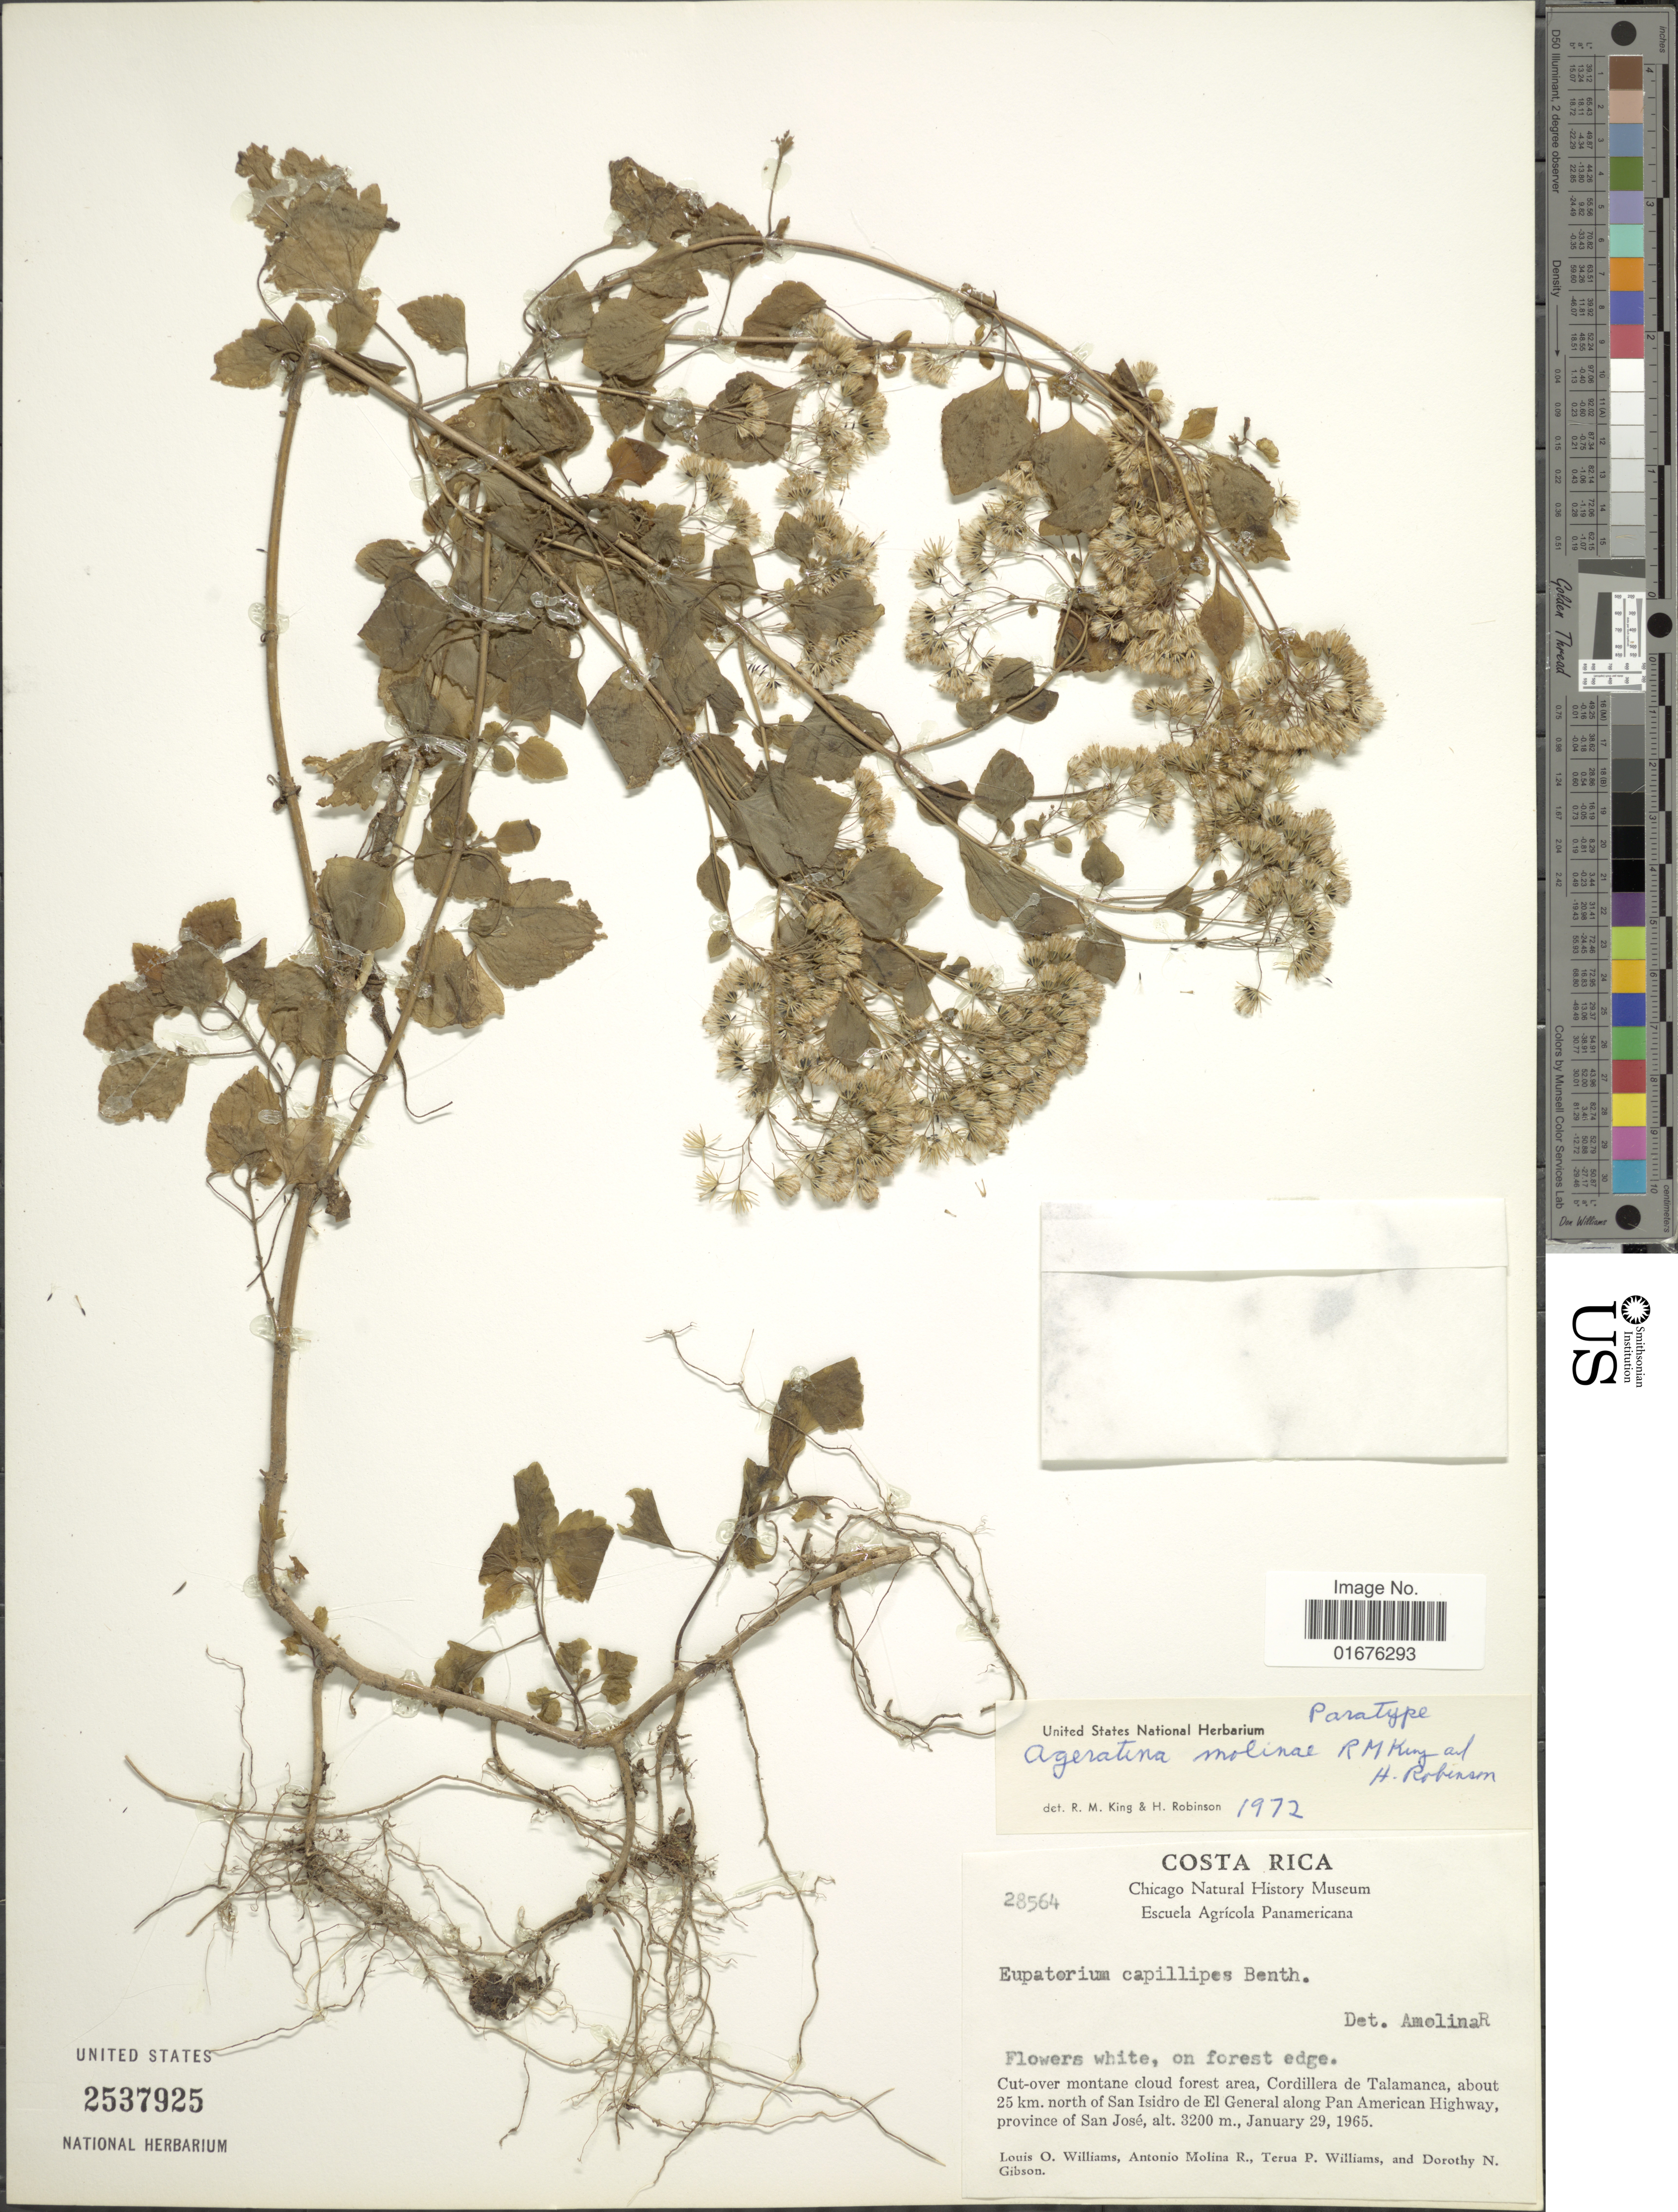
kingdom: Plantae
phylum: Tracheophyta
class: Magnoliopsida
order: Asterales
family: Asteraceae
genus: Ageratina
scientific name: Ageratina molinae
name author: R.M. King & H. Rob.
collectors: L. O. Williams, A. Molina R., T. P. Williams & D. N. Gibson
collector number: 28564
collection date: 1965-01-29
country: Costa Rica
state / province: San José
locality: Cut-over montane cloud forest area, Cordillera de Talamanca, about 25 km. north of San Isidro de El General along PAn American Highway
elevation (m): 3200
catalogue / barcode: US 2537925